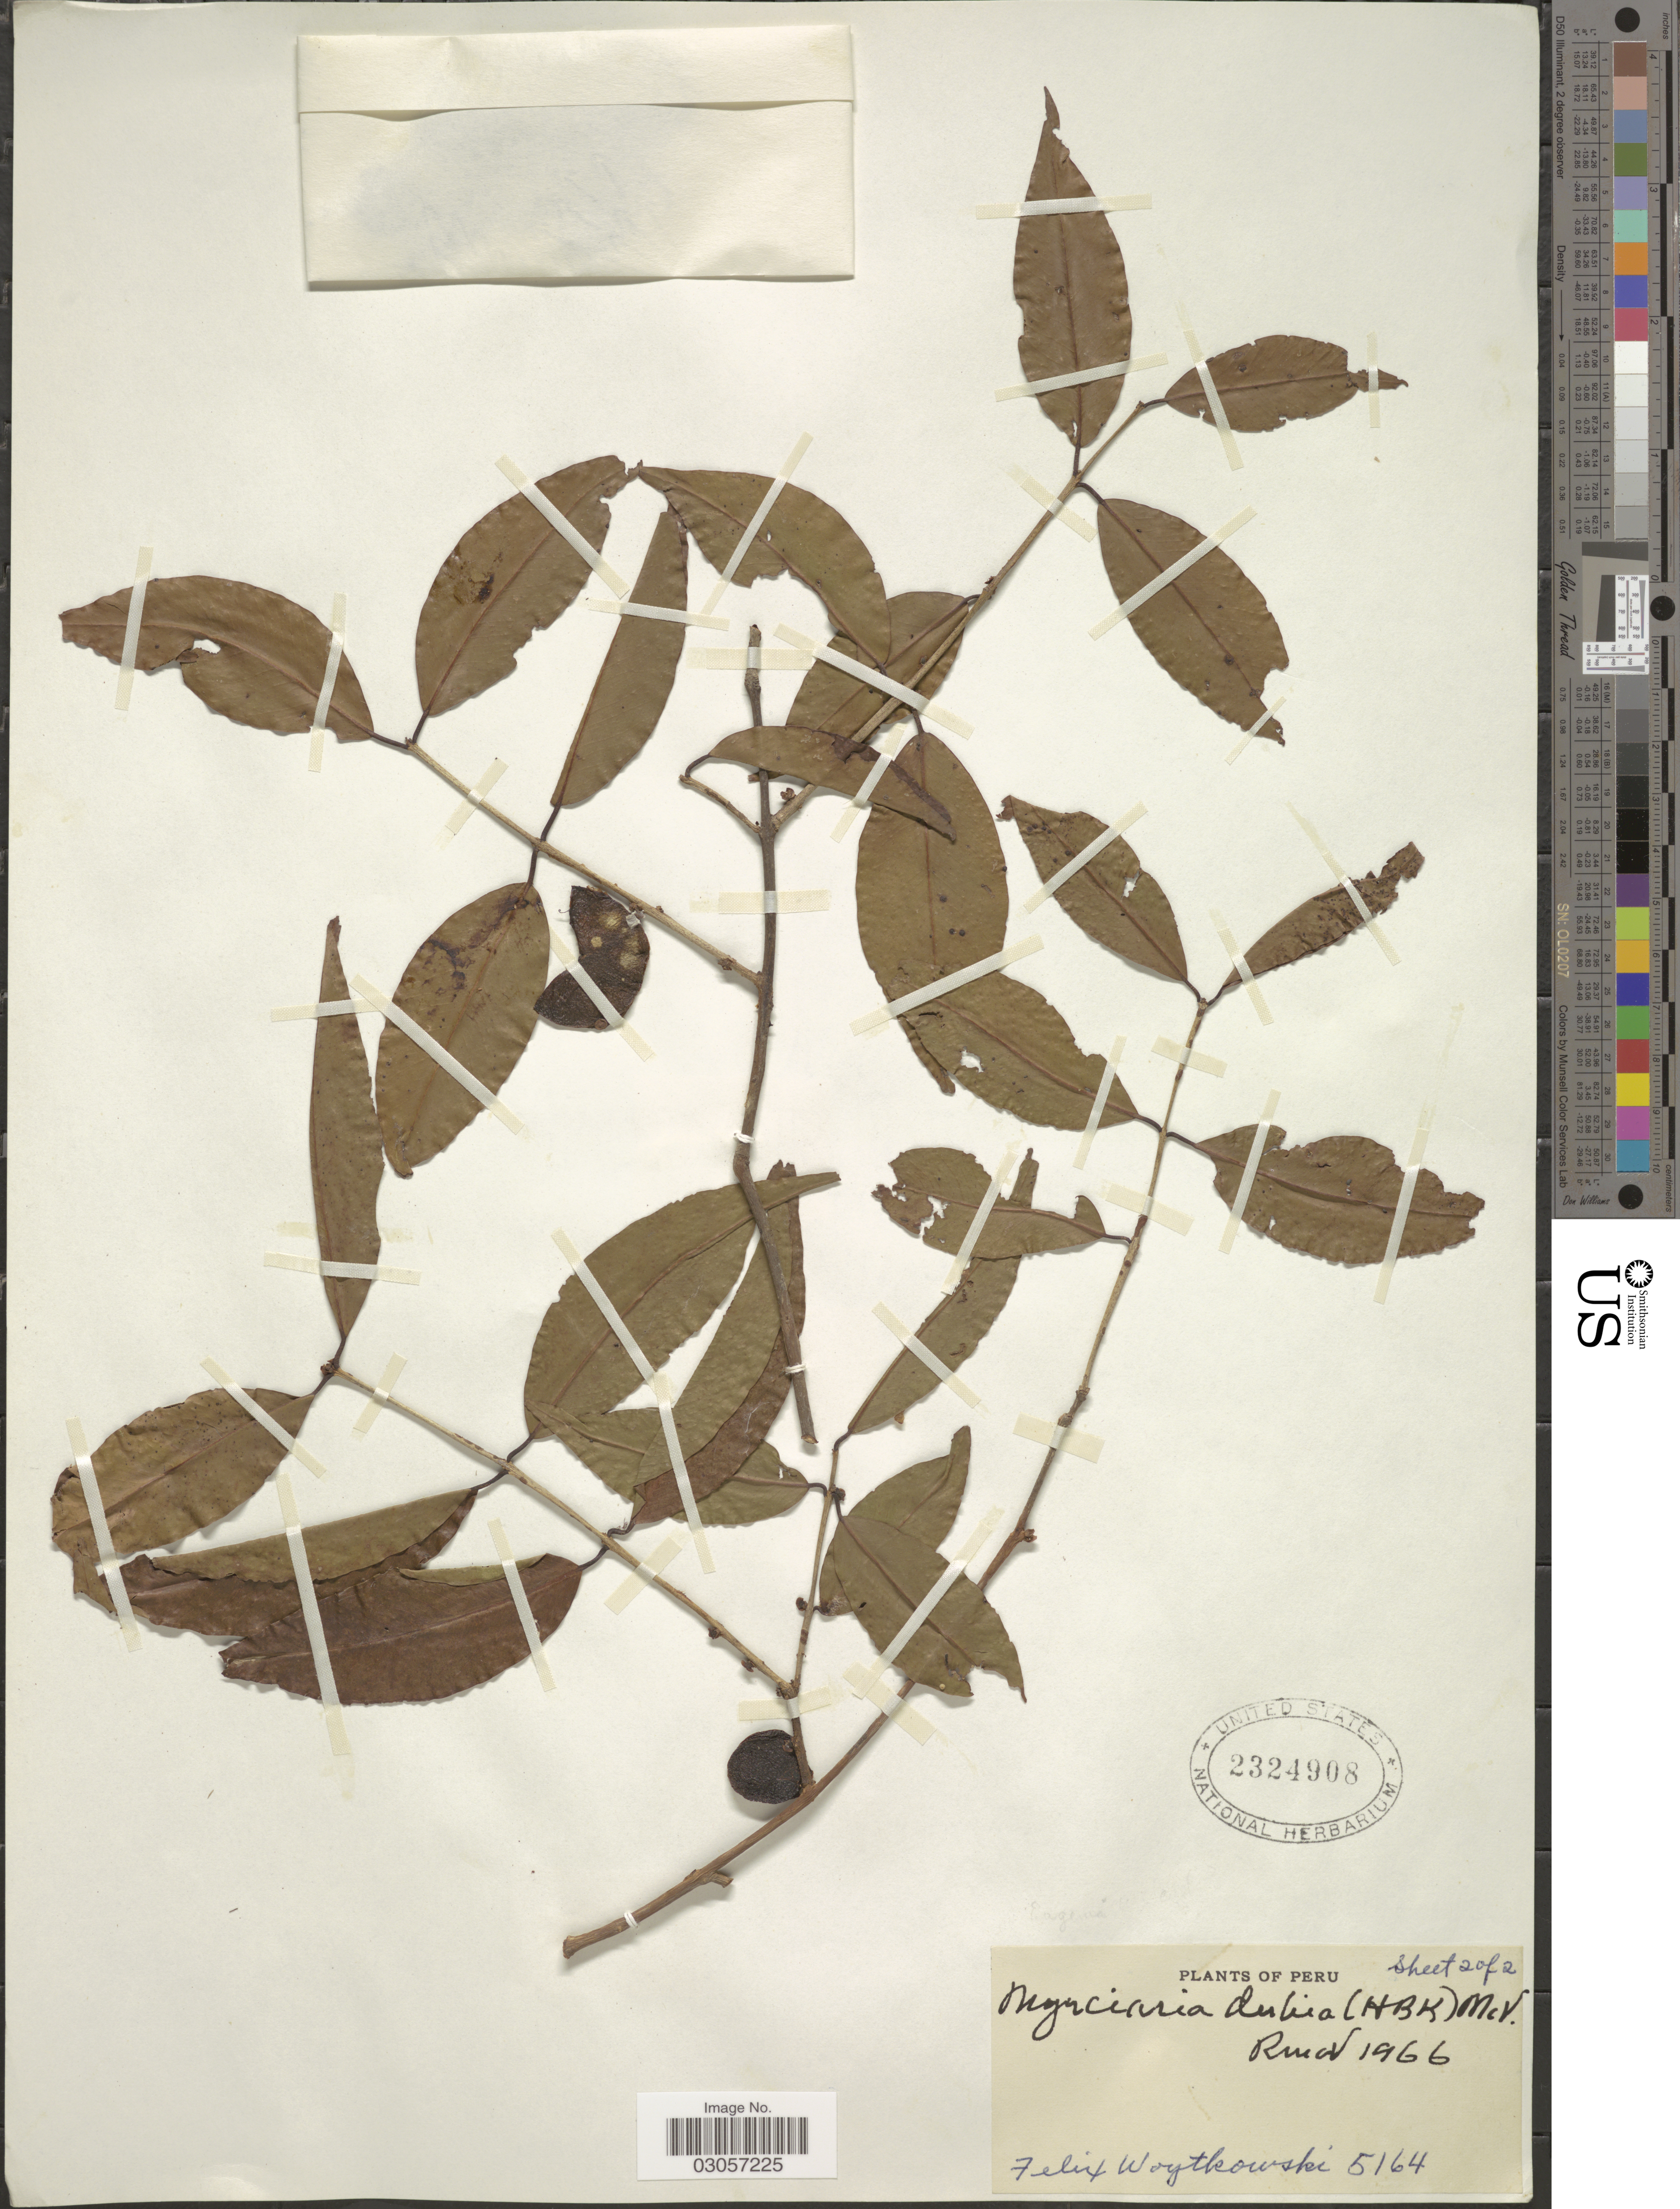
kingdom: Plantae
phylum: Tracheophyta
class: Magnoliopsida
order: Myrtales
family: Myrtaceae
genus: Myrciaria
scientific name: Myrciaria dubia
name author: (Kunth) McVaugh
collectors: F. Woytkowski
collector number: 5164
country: Peru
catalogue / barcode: US 2324908